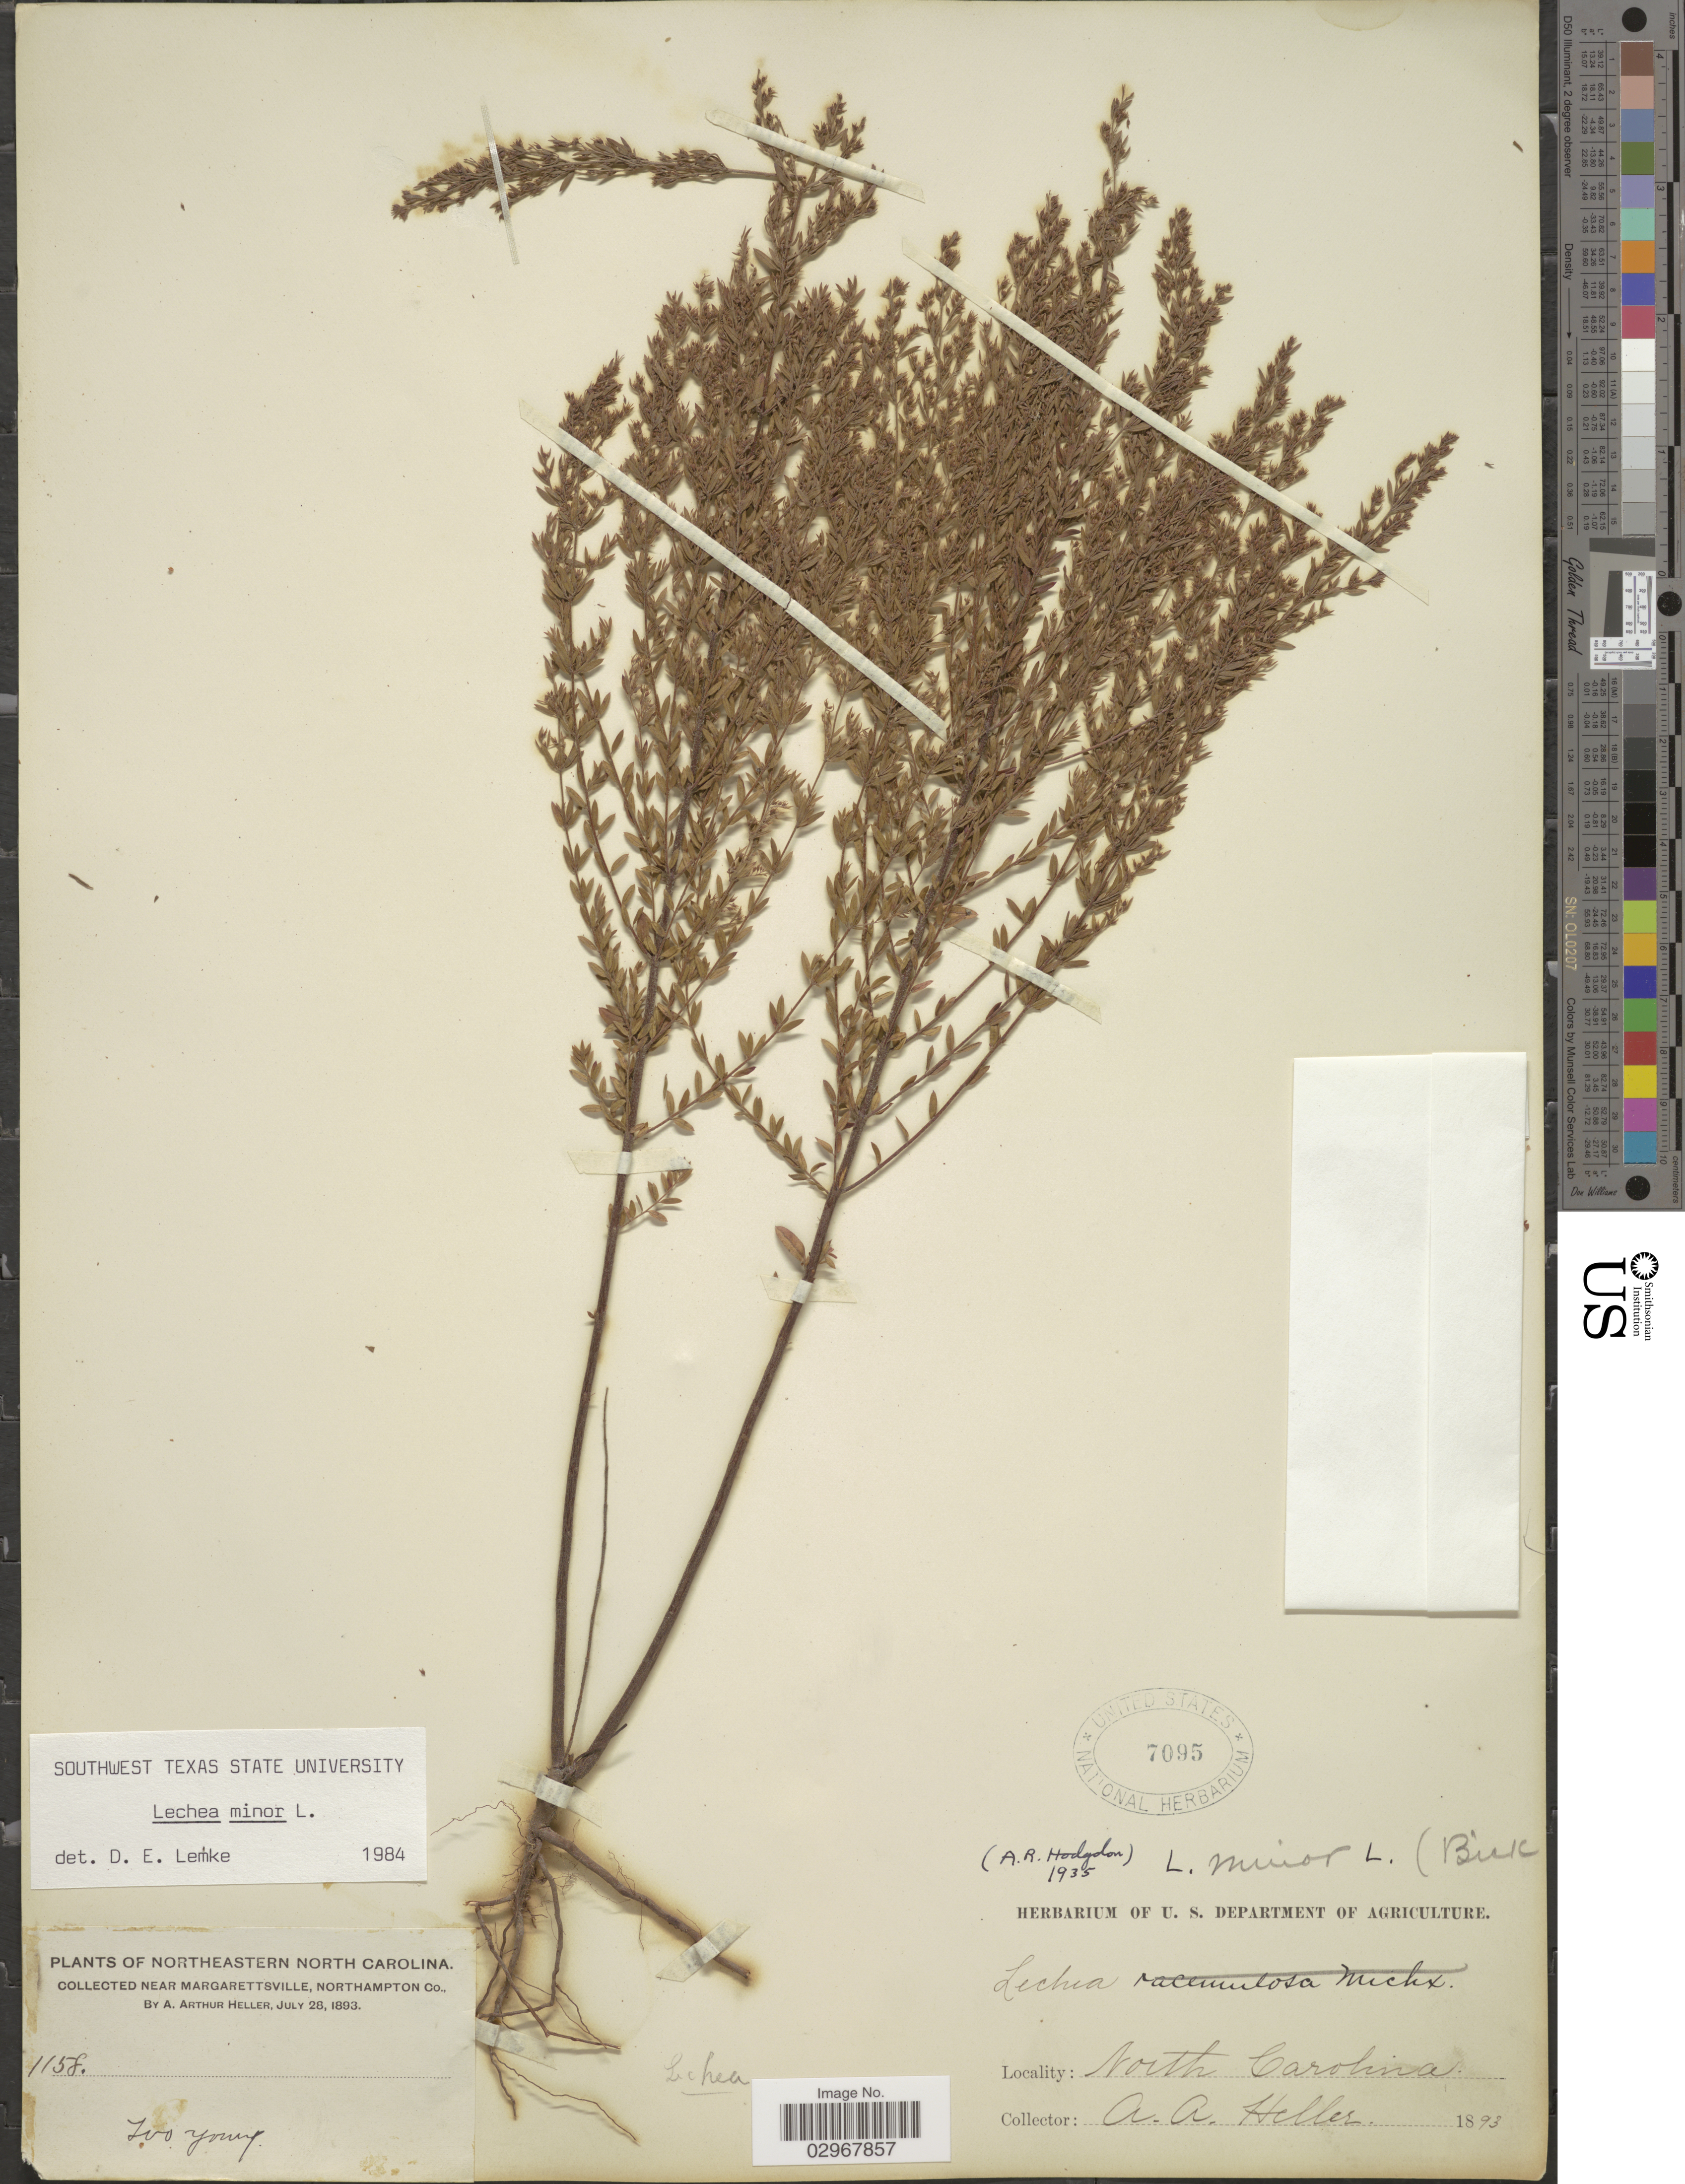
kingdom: Plantae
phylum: Tracheophyta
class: Magnoliopsida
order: Malvales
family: Cistaceae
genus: Lechea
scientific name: Lechea minor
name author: L.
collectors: A. A. Heller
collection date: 1893-07-28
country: United States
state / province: North Carolina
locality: Northeastern North Carolina. Near Margarettsville, Northampton Co.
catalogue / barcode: US 7095